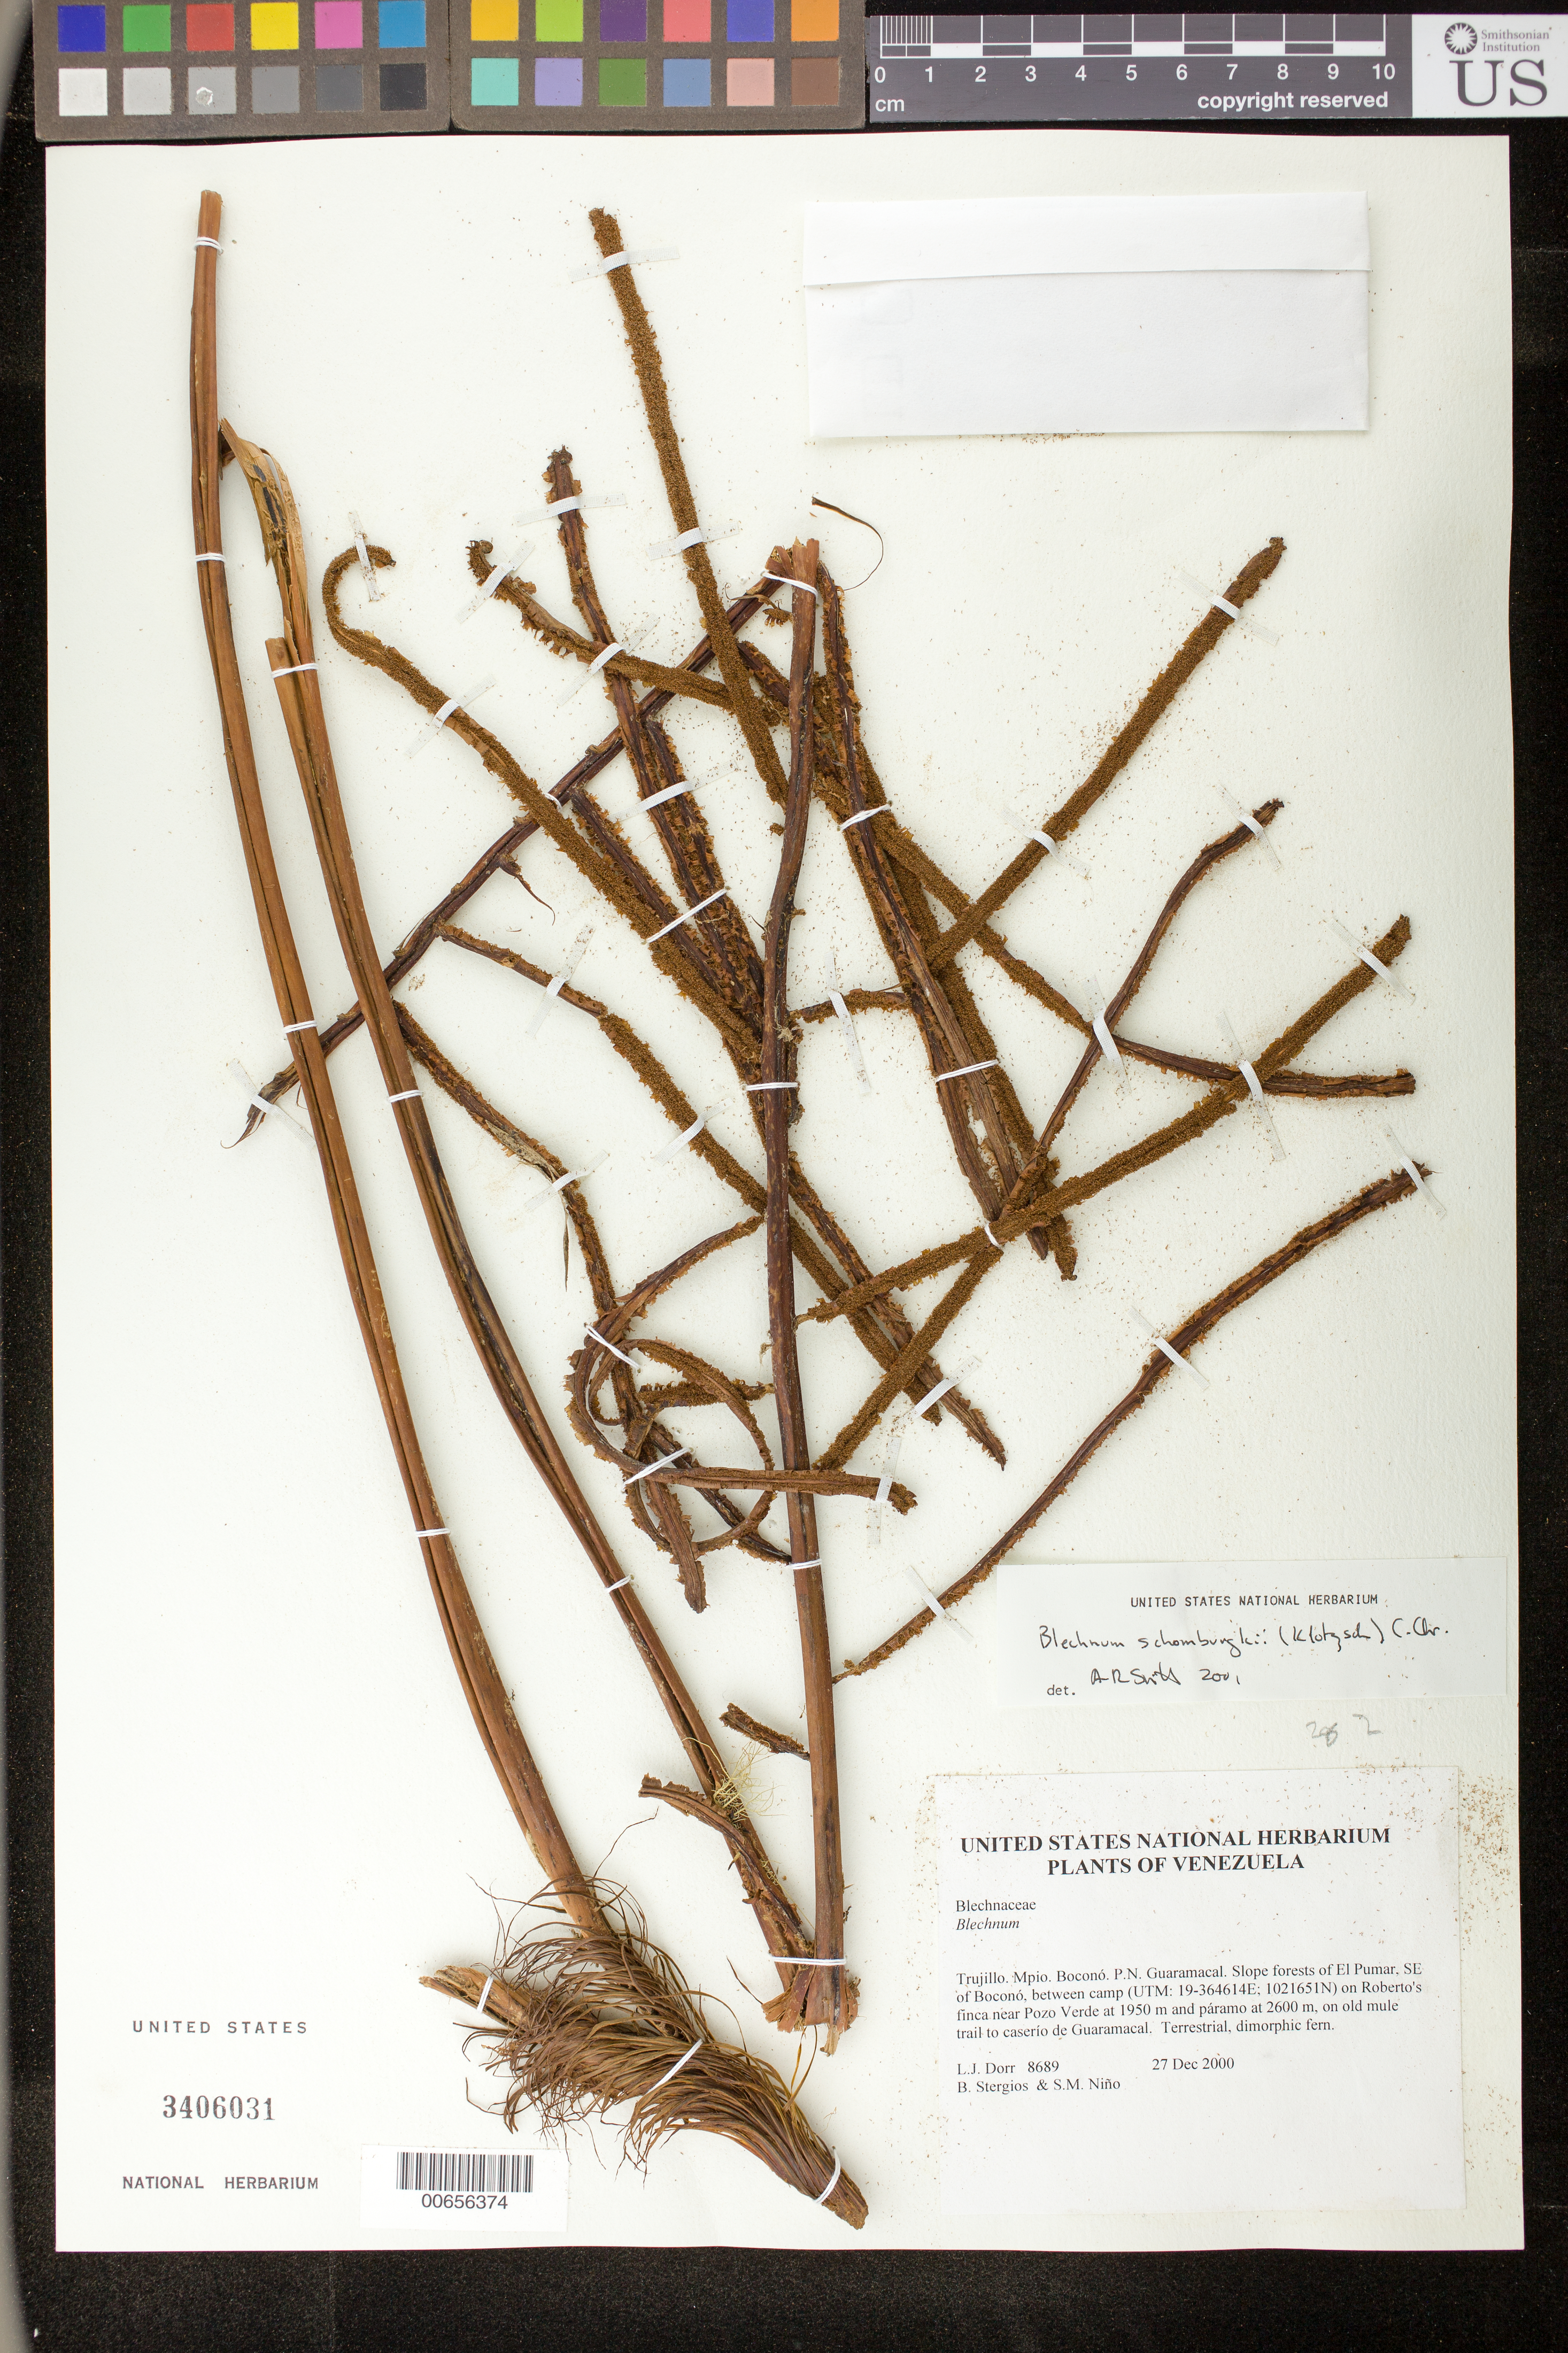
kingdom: Plantae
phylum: Tracheophyta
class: Polypodiopsida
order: Polypodiales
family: Blechnaceae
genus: Blechnum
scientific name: Blechnum schomburgkii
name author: (Klotzsch) C. Chr.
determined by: Smith, Alan R., (UC)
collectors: L. J. Dorr, B. G. Stergios & S. M. Niño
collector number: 8689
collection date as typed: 27 Dec 2000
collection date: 2000-12-27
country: Venezuela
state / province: Trujillo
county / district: Boconó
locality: Parque Nacional Guaramacal. El Pumar, SE of Boconó, between camp on Roberto's finca near Pozo Verde at 1950 m and páramo at 2600 m, on old mule trail to caserío de Guaramacal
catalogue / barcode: US 3406031